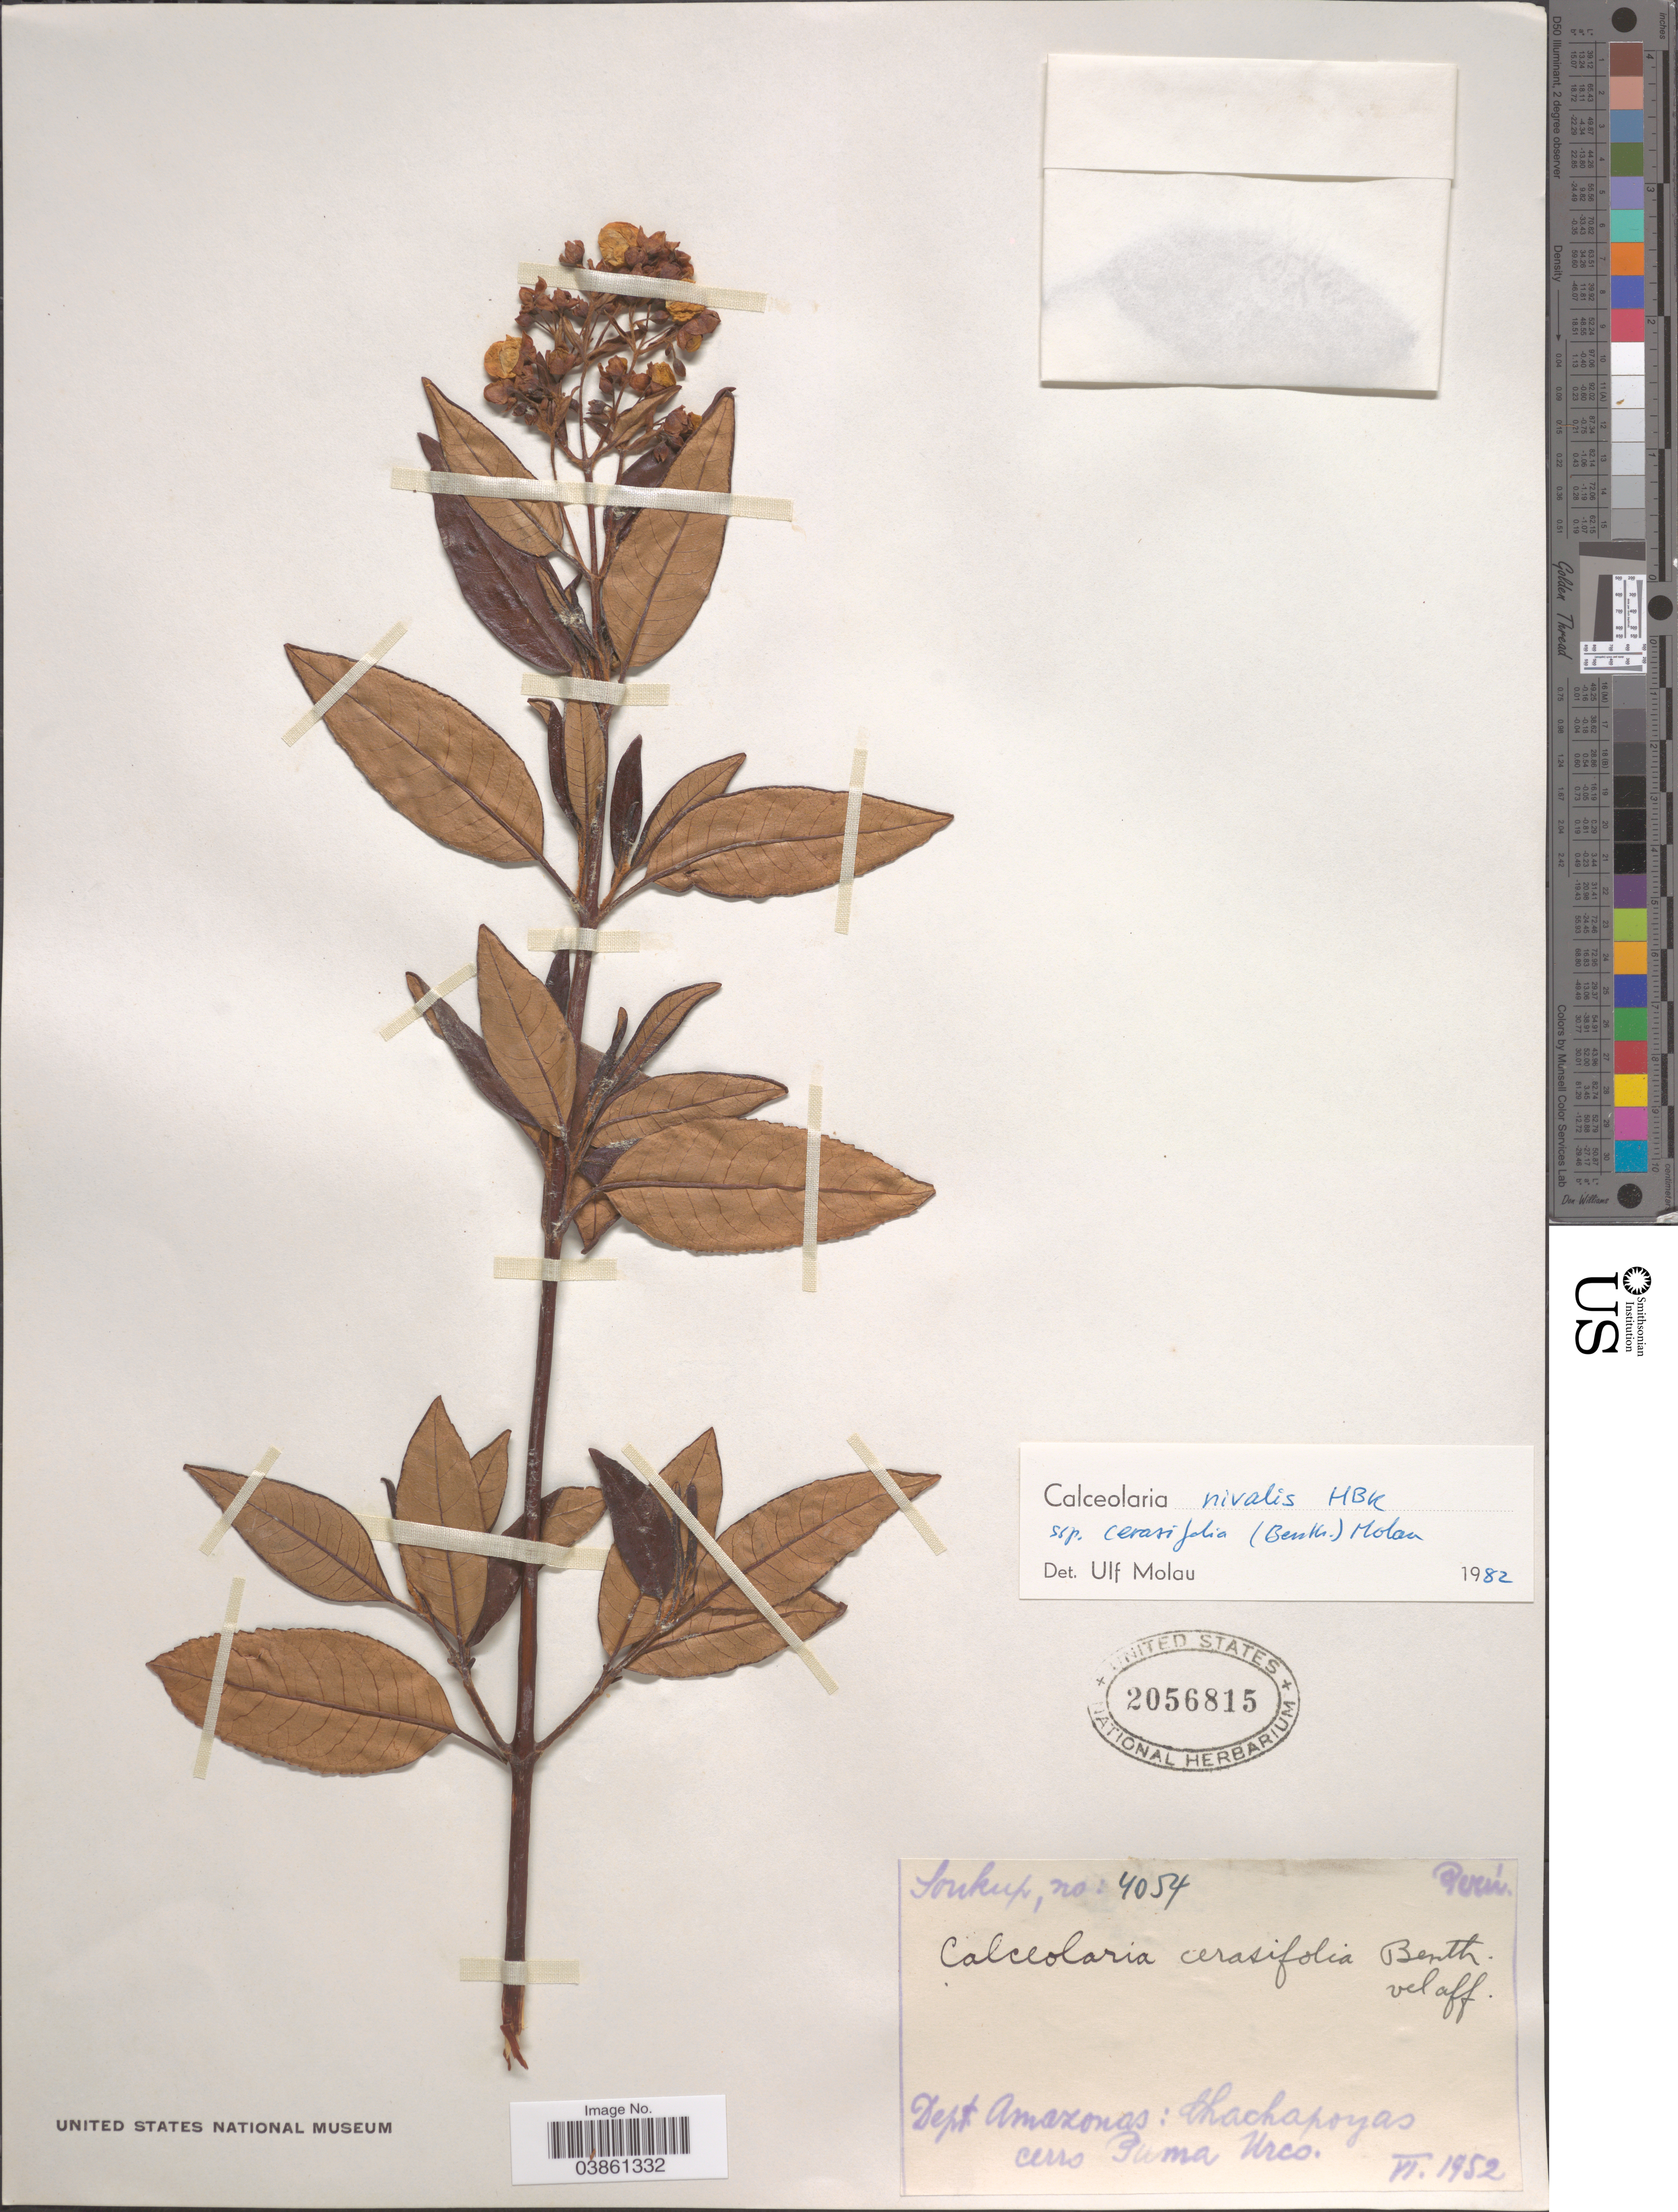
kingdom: Plantae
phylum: Tracheophyta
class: Magnoliopsida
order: Lamiales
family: Calceolariaceae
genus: Calceolaria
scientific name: Calceolaria nivalis subsp. cerasifolia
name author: (Benth.) Molau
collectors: -- Soukup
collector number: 4054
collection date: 1952-06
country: Peru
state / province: Amazonas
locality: Dept. Amazonas: Chachapoyas cerro Puma Urco.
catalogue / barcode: US 2056815